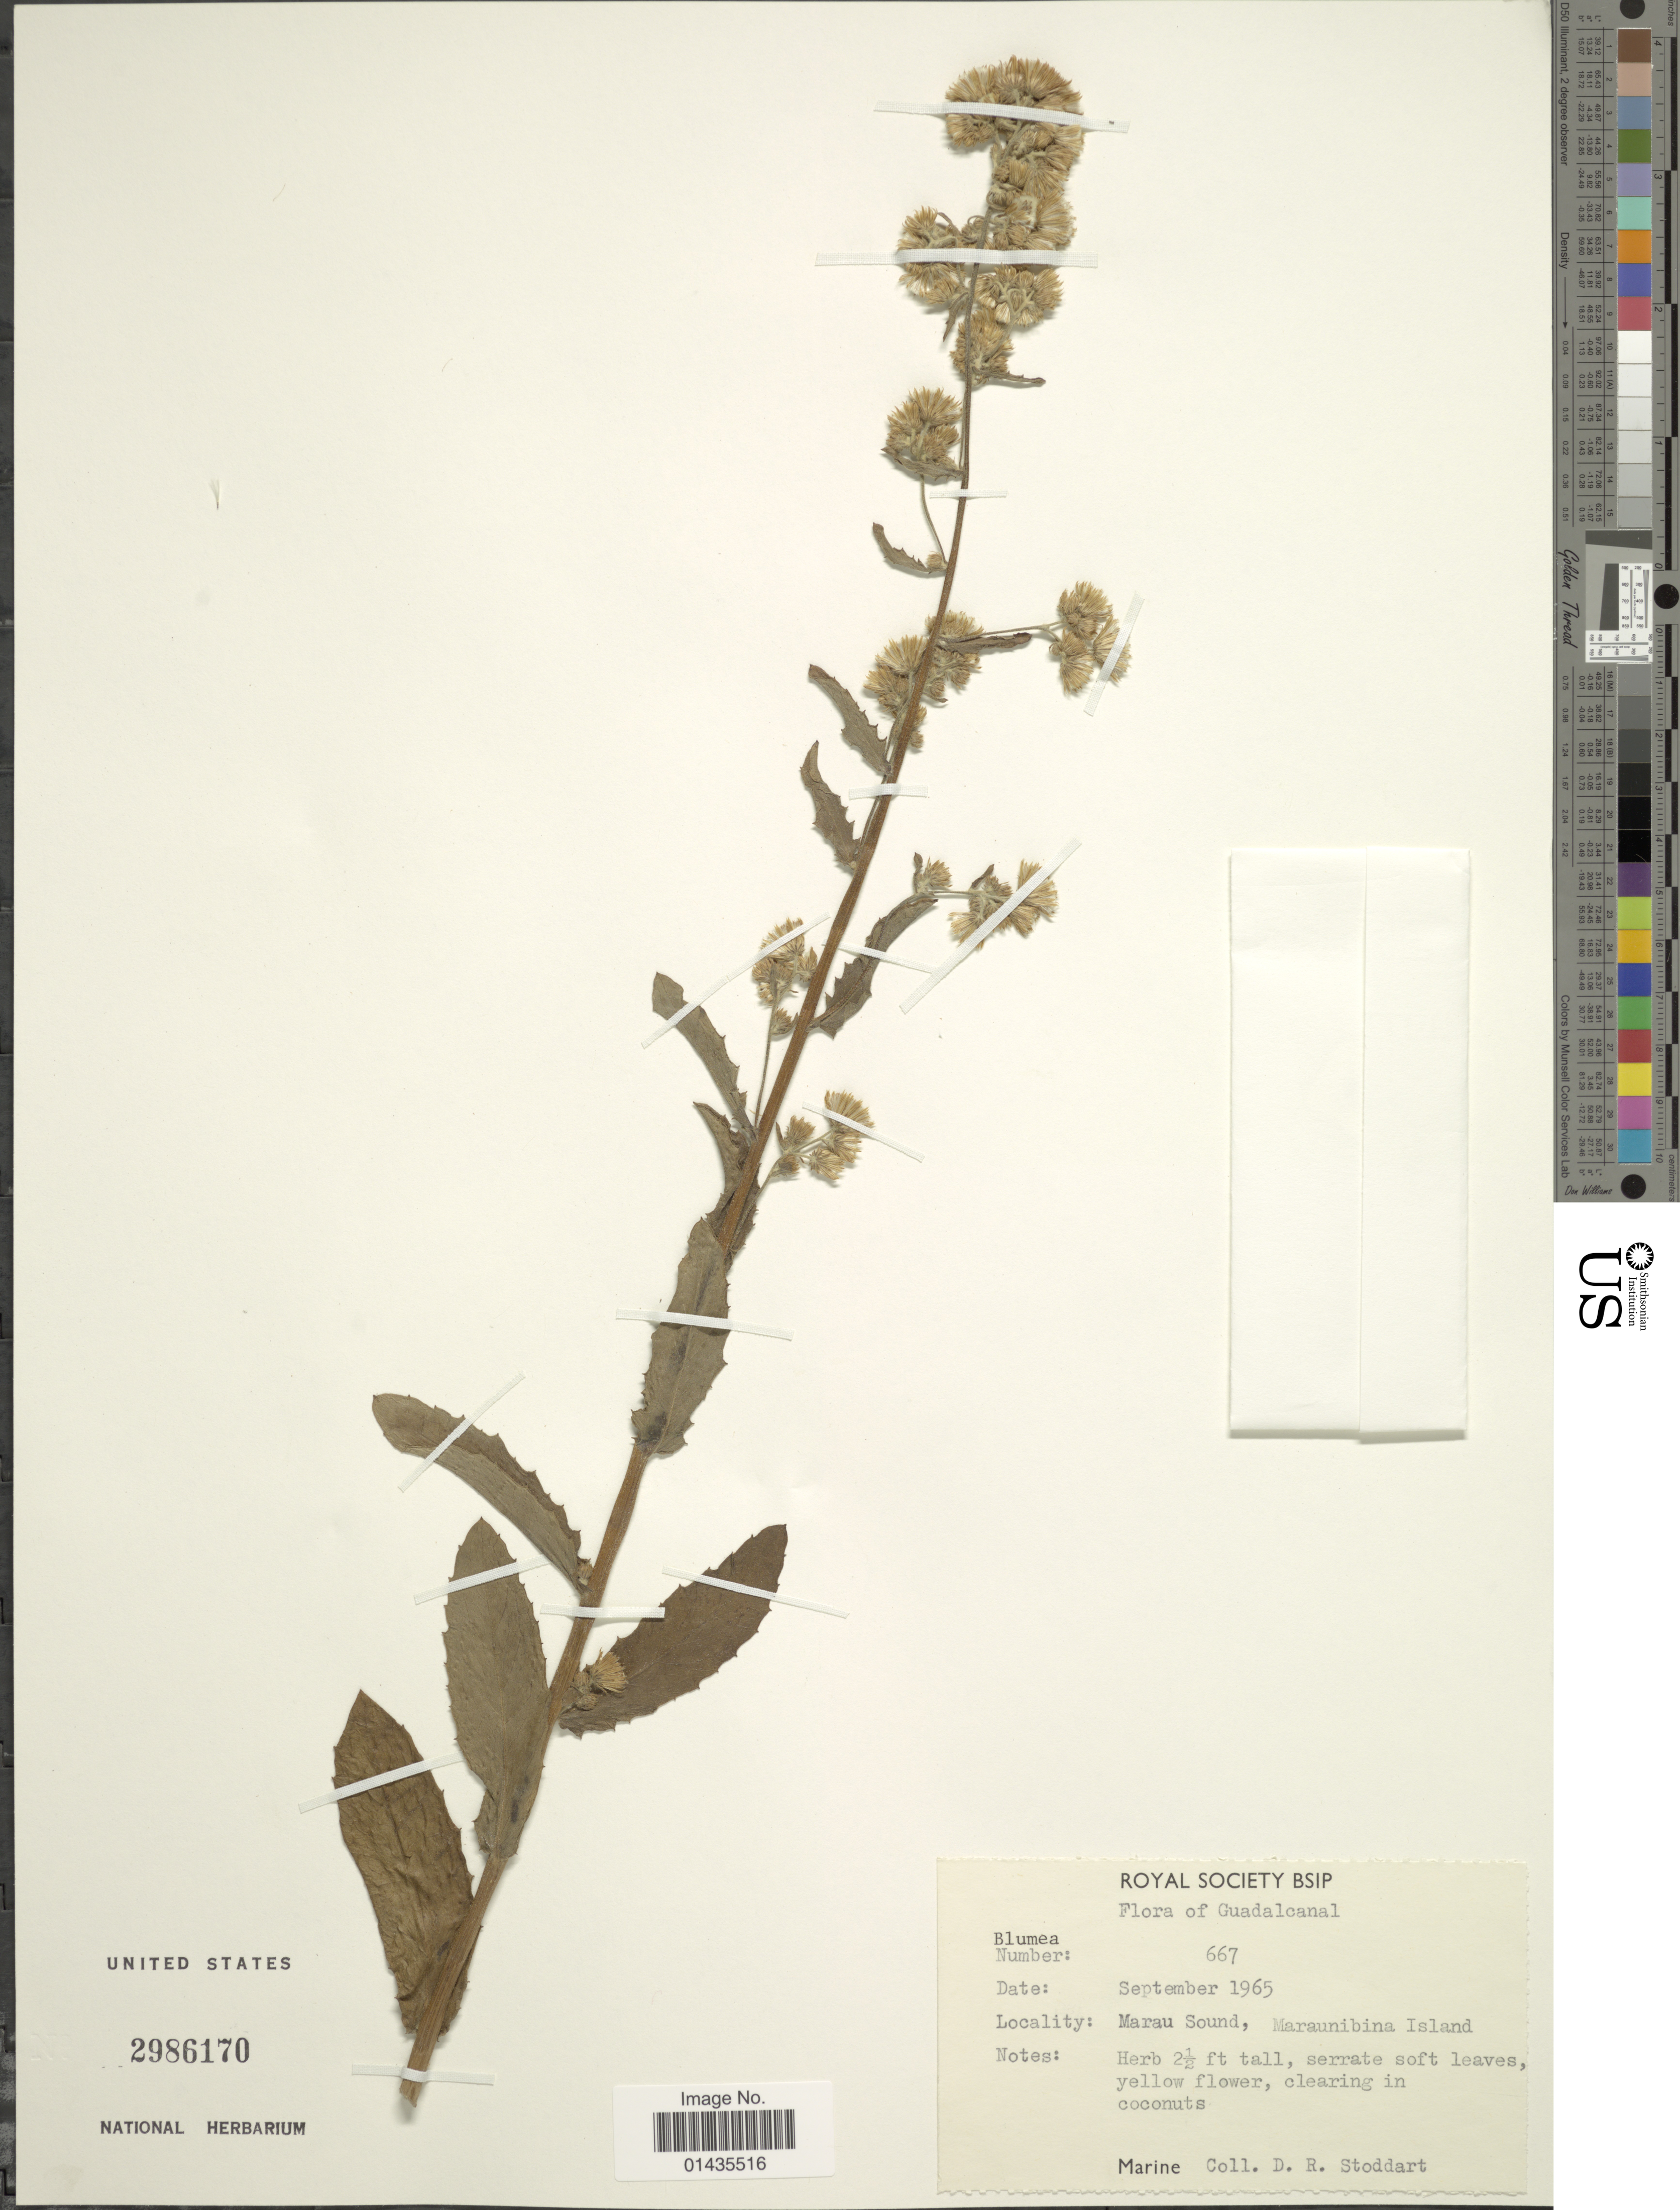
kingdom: Plantae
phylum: Tracheophyta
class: Magnoliopsida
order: Asterales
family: Asteraceae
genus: Blumea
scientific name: Blumea sp.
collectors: D. R. Stoddart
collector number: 667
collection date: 1965-09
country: Solomon Islands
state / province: Solomon Islands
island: Guadalcanal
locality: Royal Society BSIP, Guadalcanal, Marau Sound, Maraunibina Island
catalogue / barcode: US 2986170